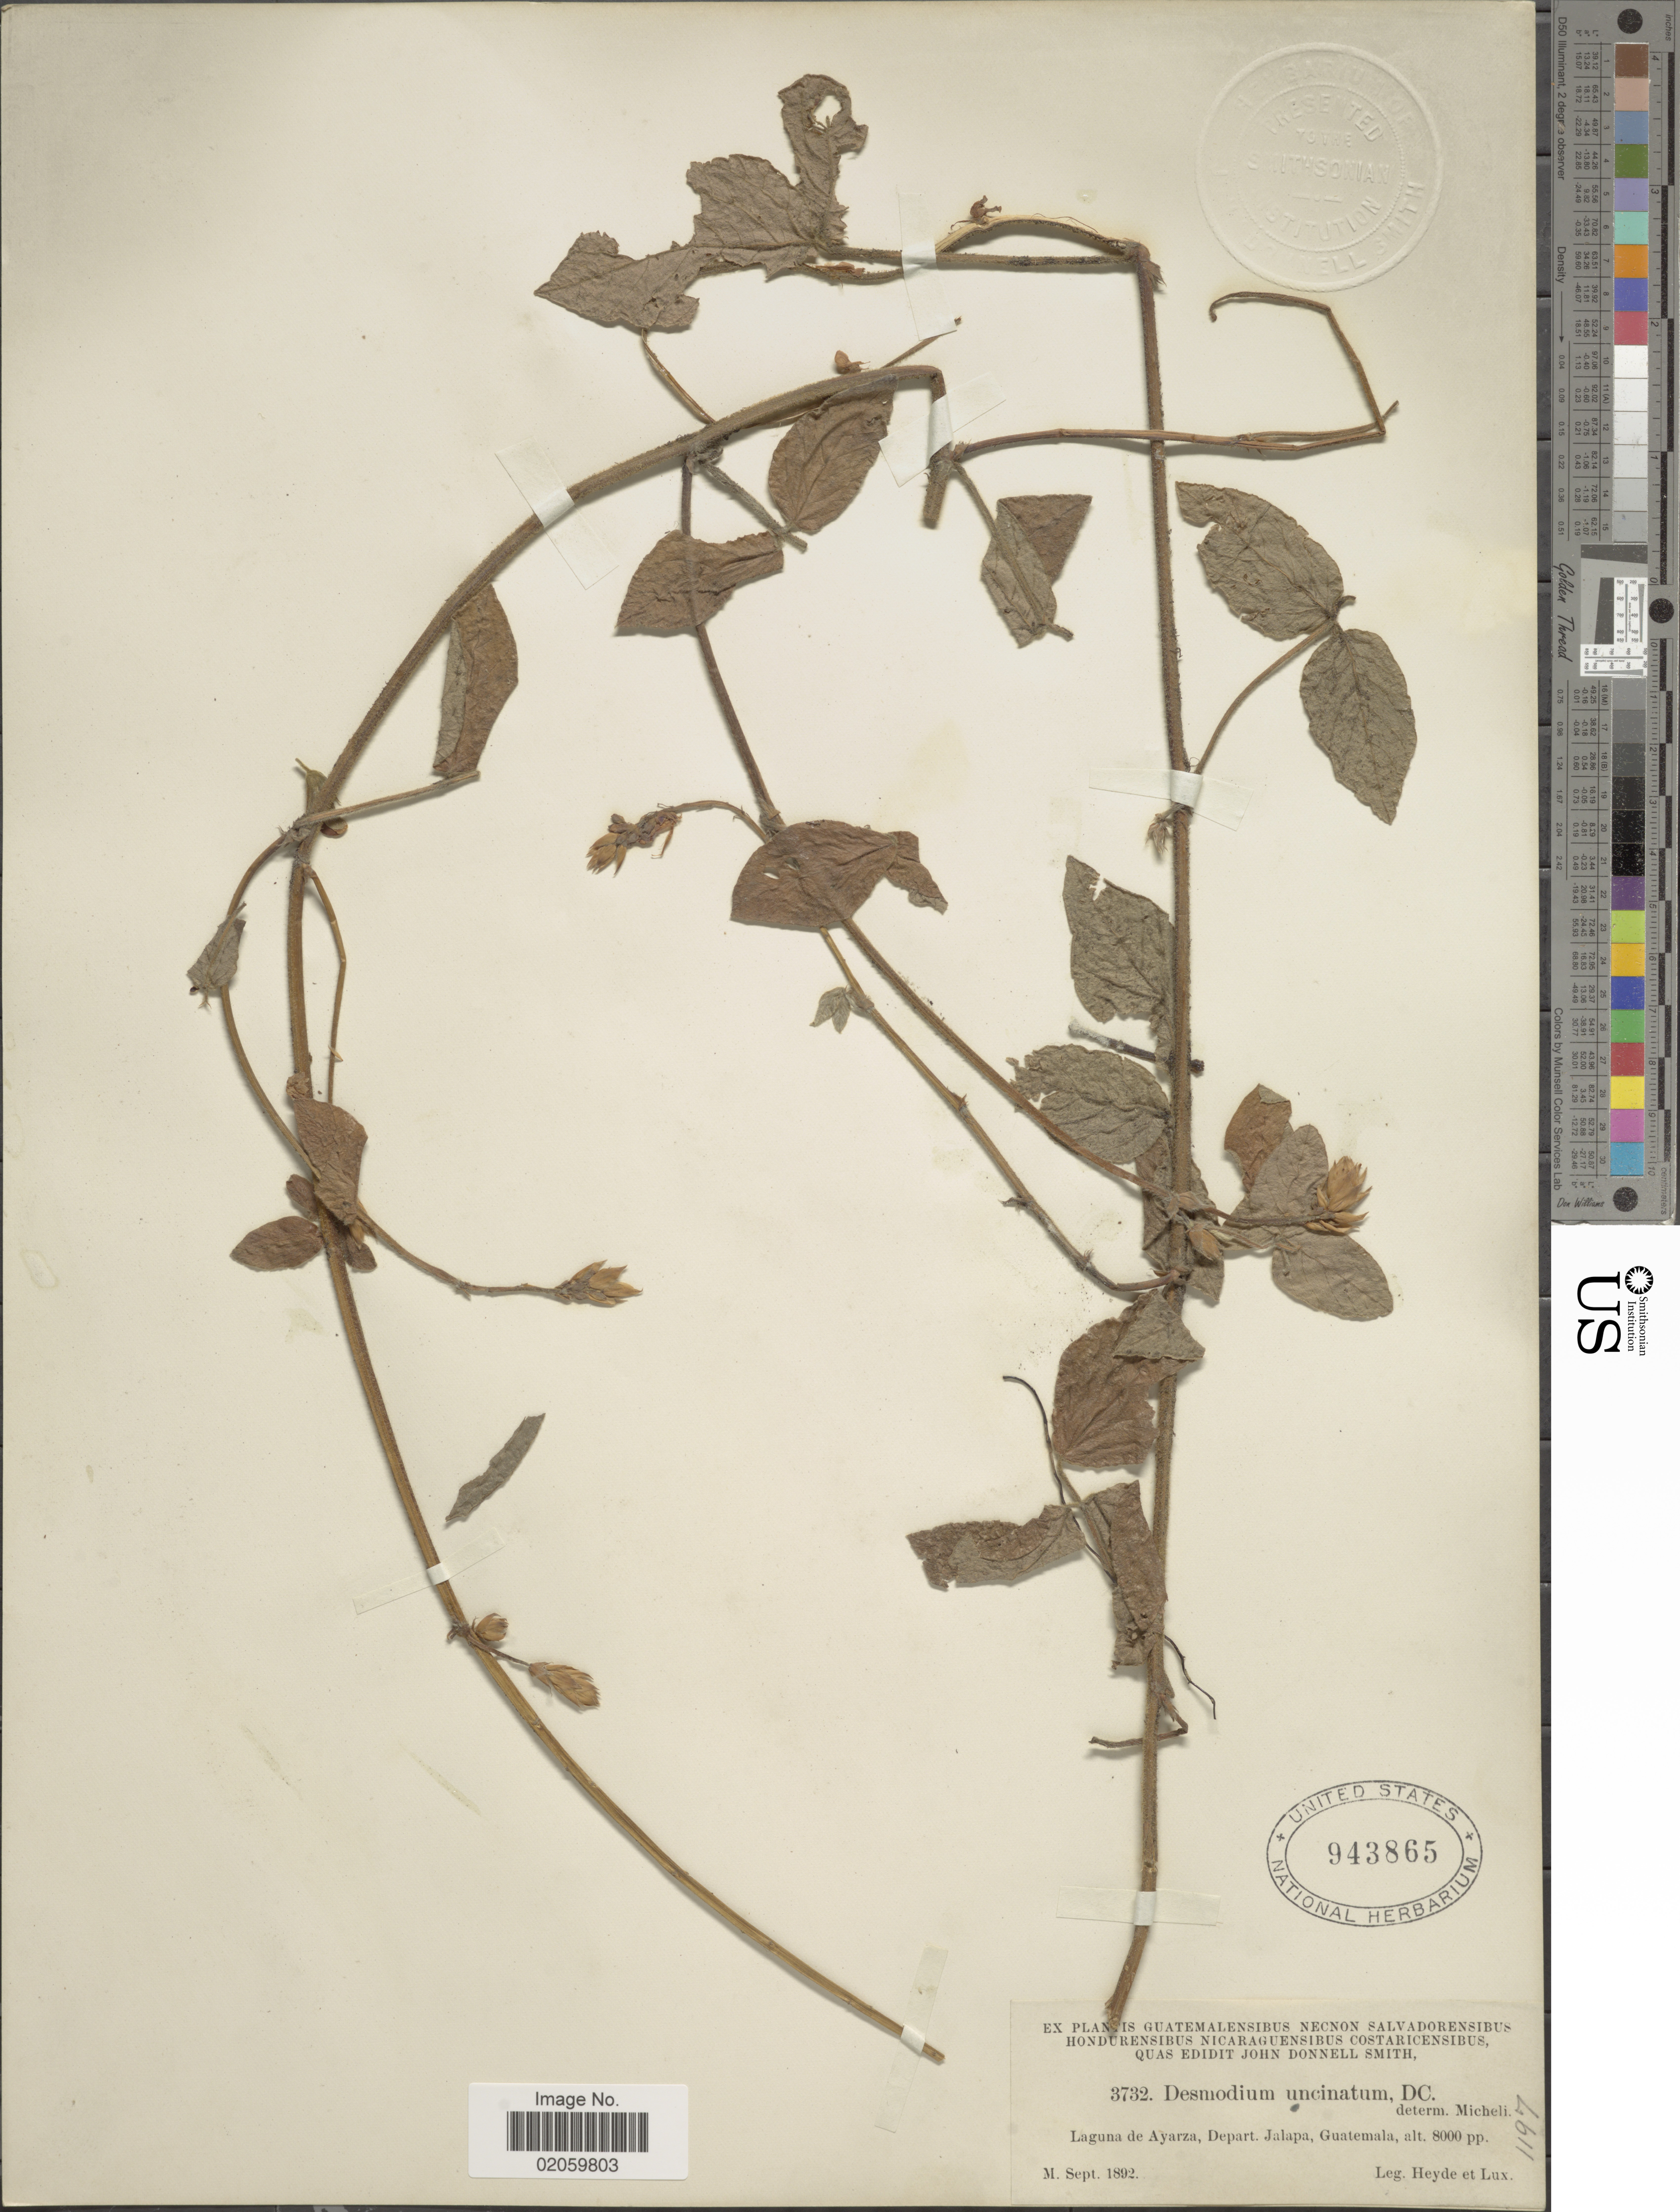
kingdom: Plantae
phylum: Tracheophyta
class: Magnoliopsida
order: Fabales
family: Fabaceae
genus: Desmodium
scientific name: Desmodium intortum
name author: (Mill.) Urb.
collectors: Heyde & Lux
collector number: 3732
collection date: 1892-09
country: Guatemala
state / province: Jalapa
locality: Laguna de Ayarza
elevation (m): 2438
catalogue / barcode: US 943865